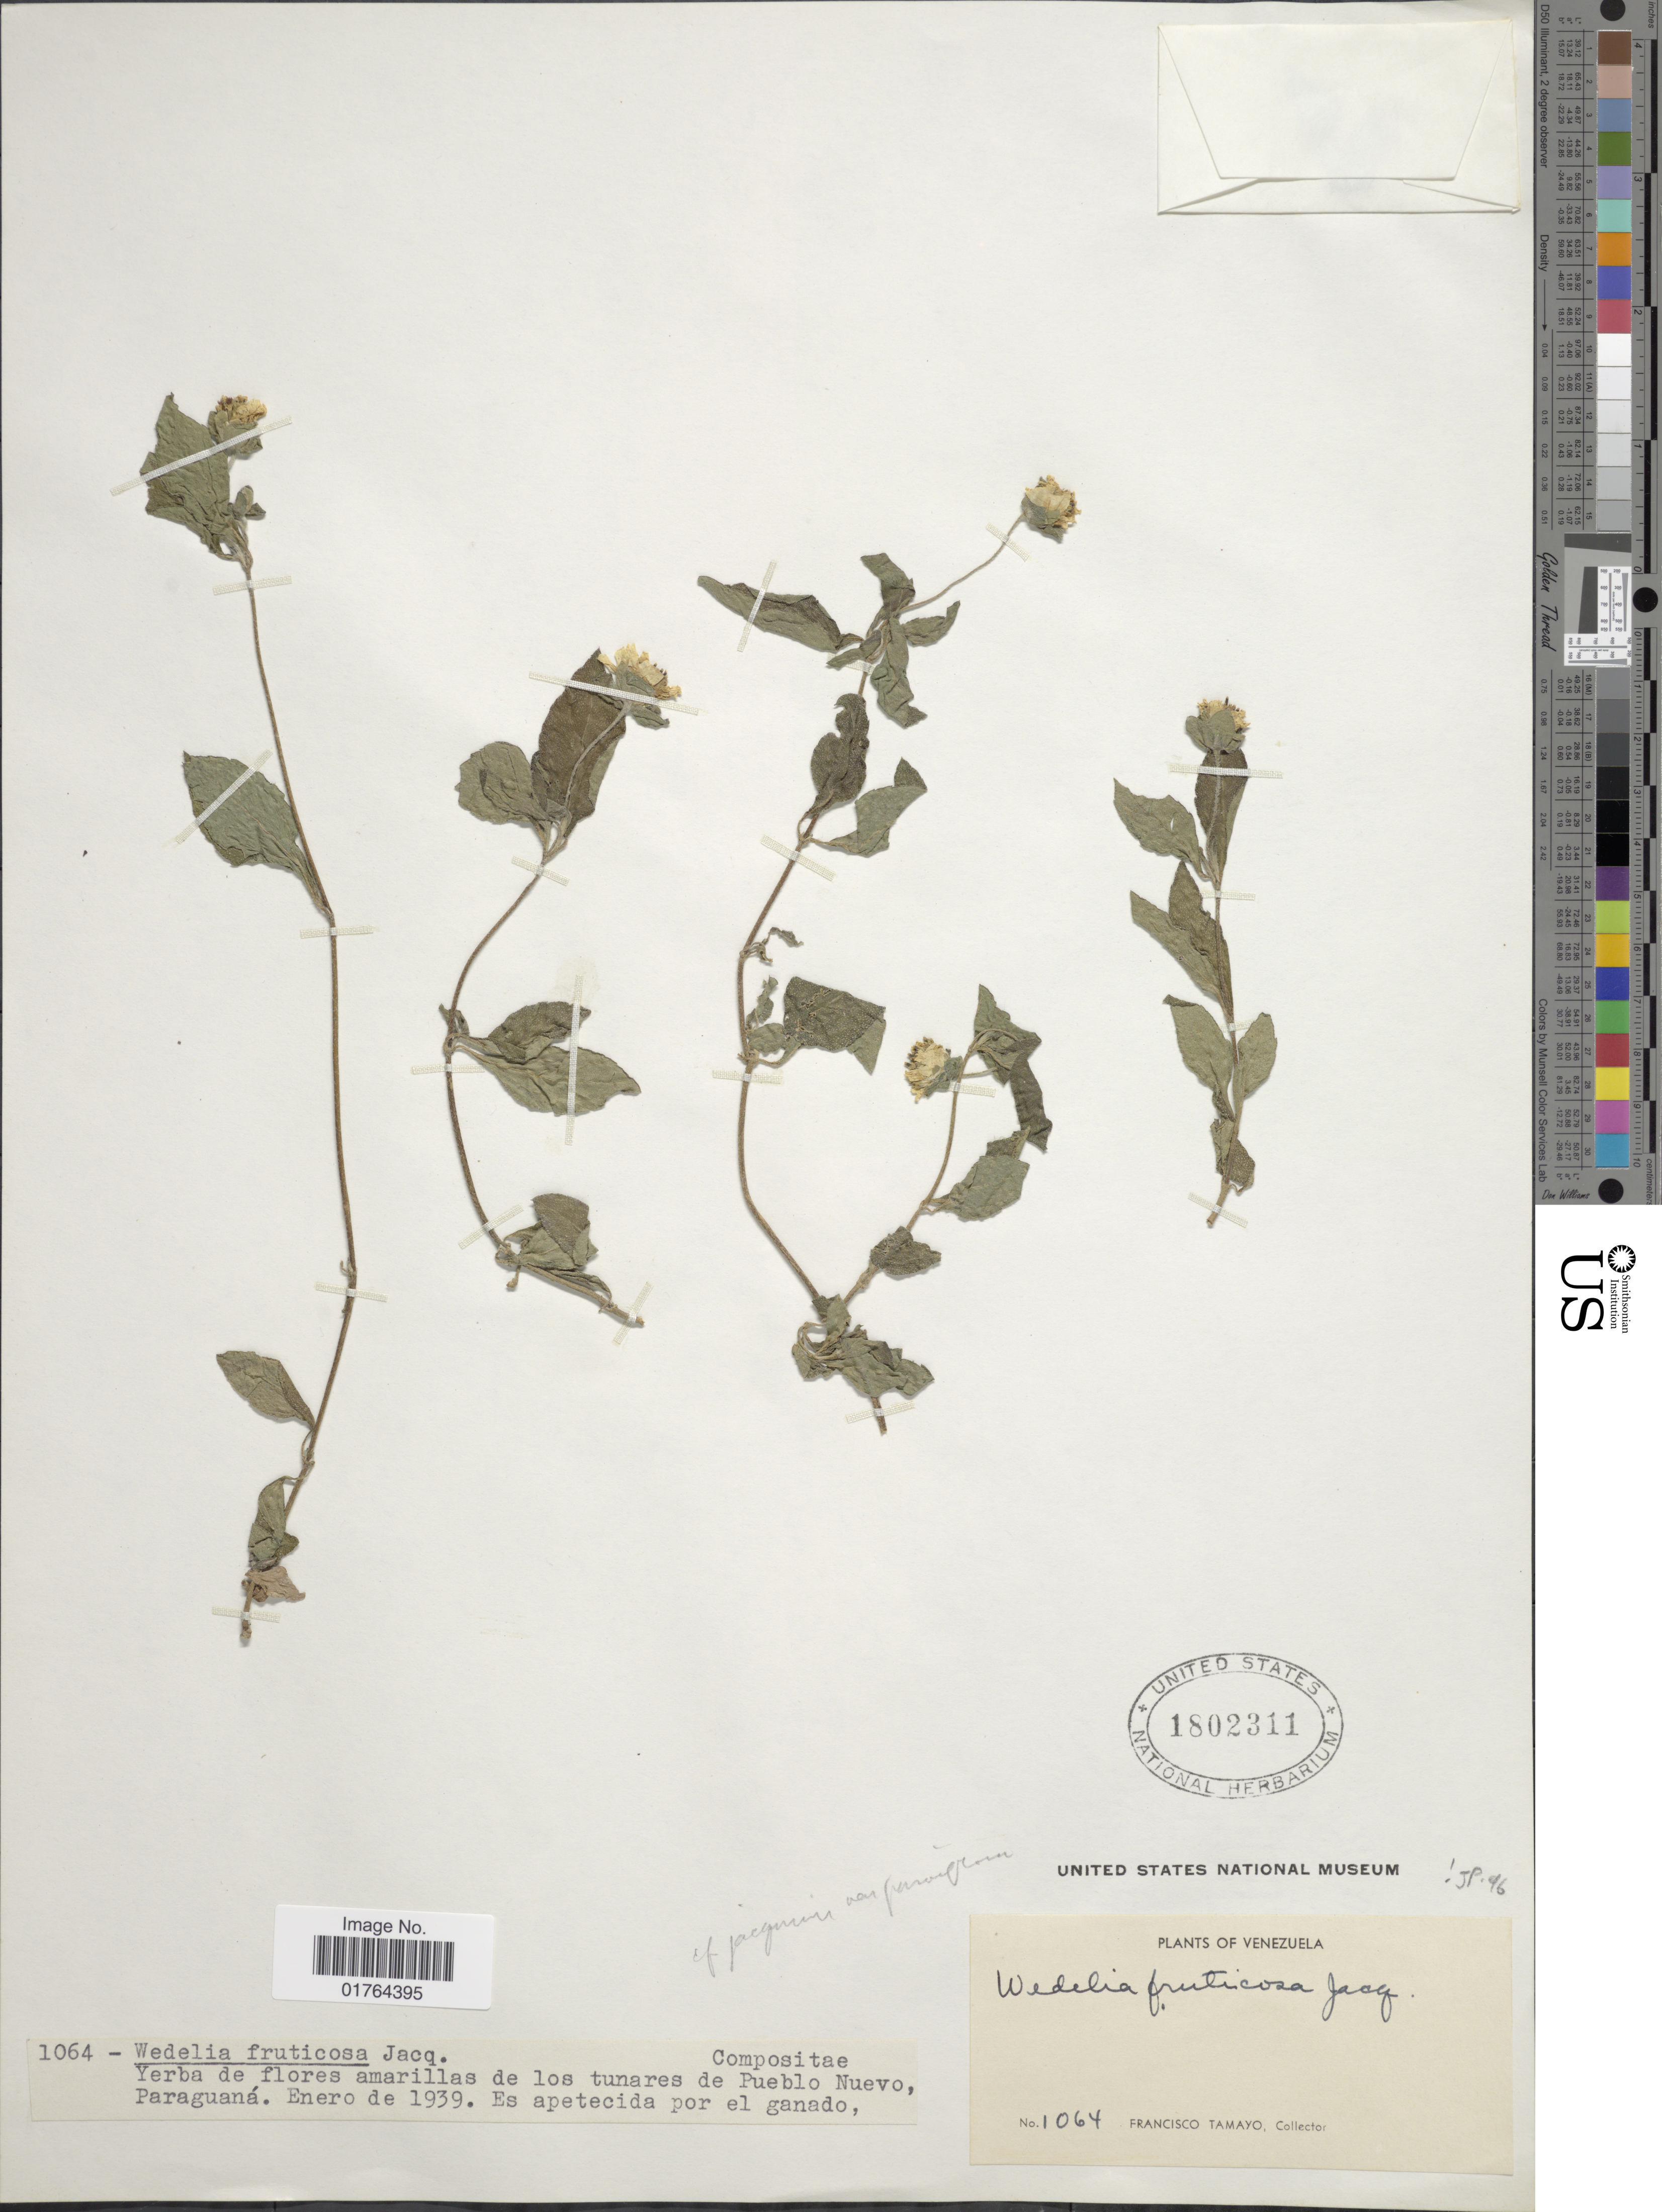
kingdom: Plantae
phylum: Tracheophyta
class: Magnoliopsida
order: Asterales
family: Asteraceae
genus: Wedelia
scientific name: Wedelia fruticosa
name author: Jacq.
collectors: F. Tamayo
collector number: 1064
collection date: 1939-01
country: Venezuela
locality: Amarillas de los tunares de Pueblo Nuevo, Paraguana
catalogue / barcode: US 1802311